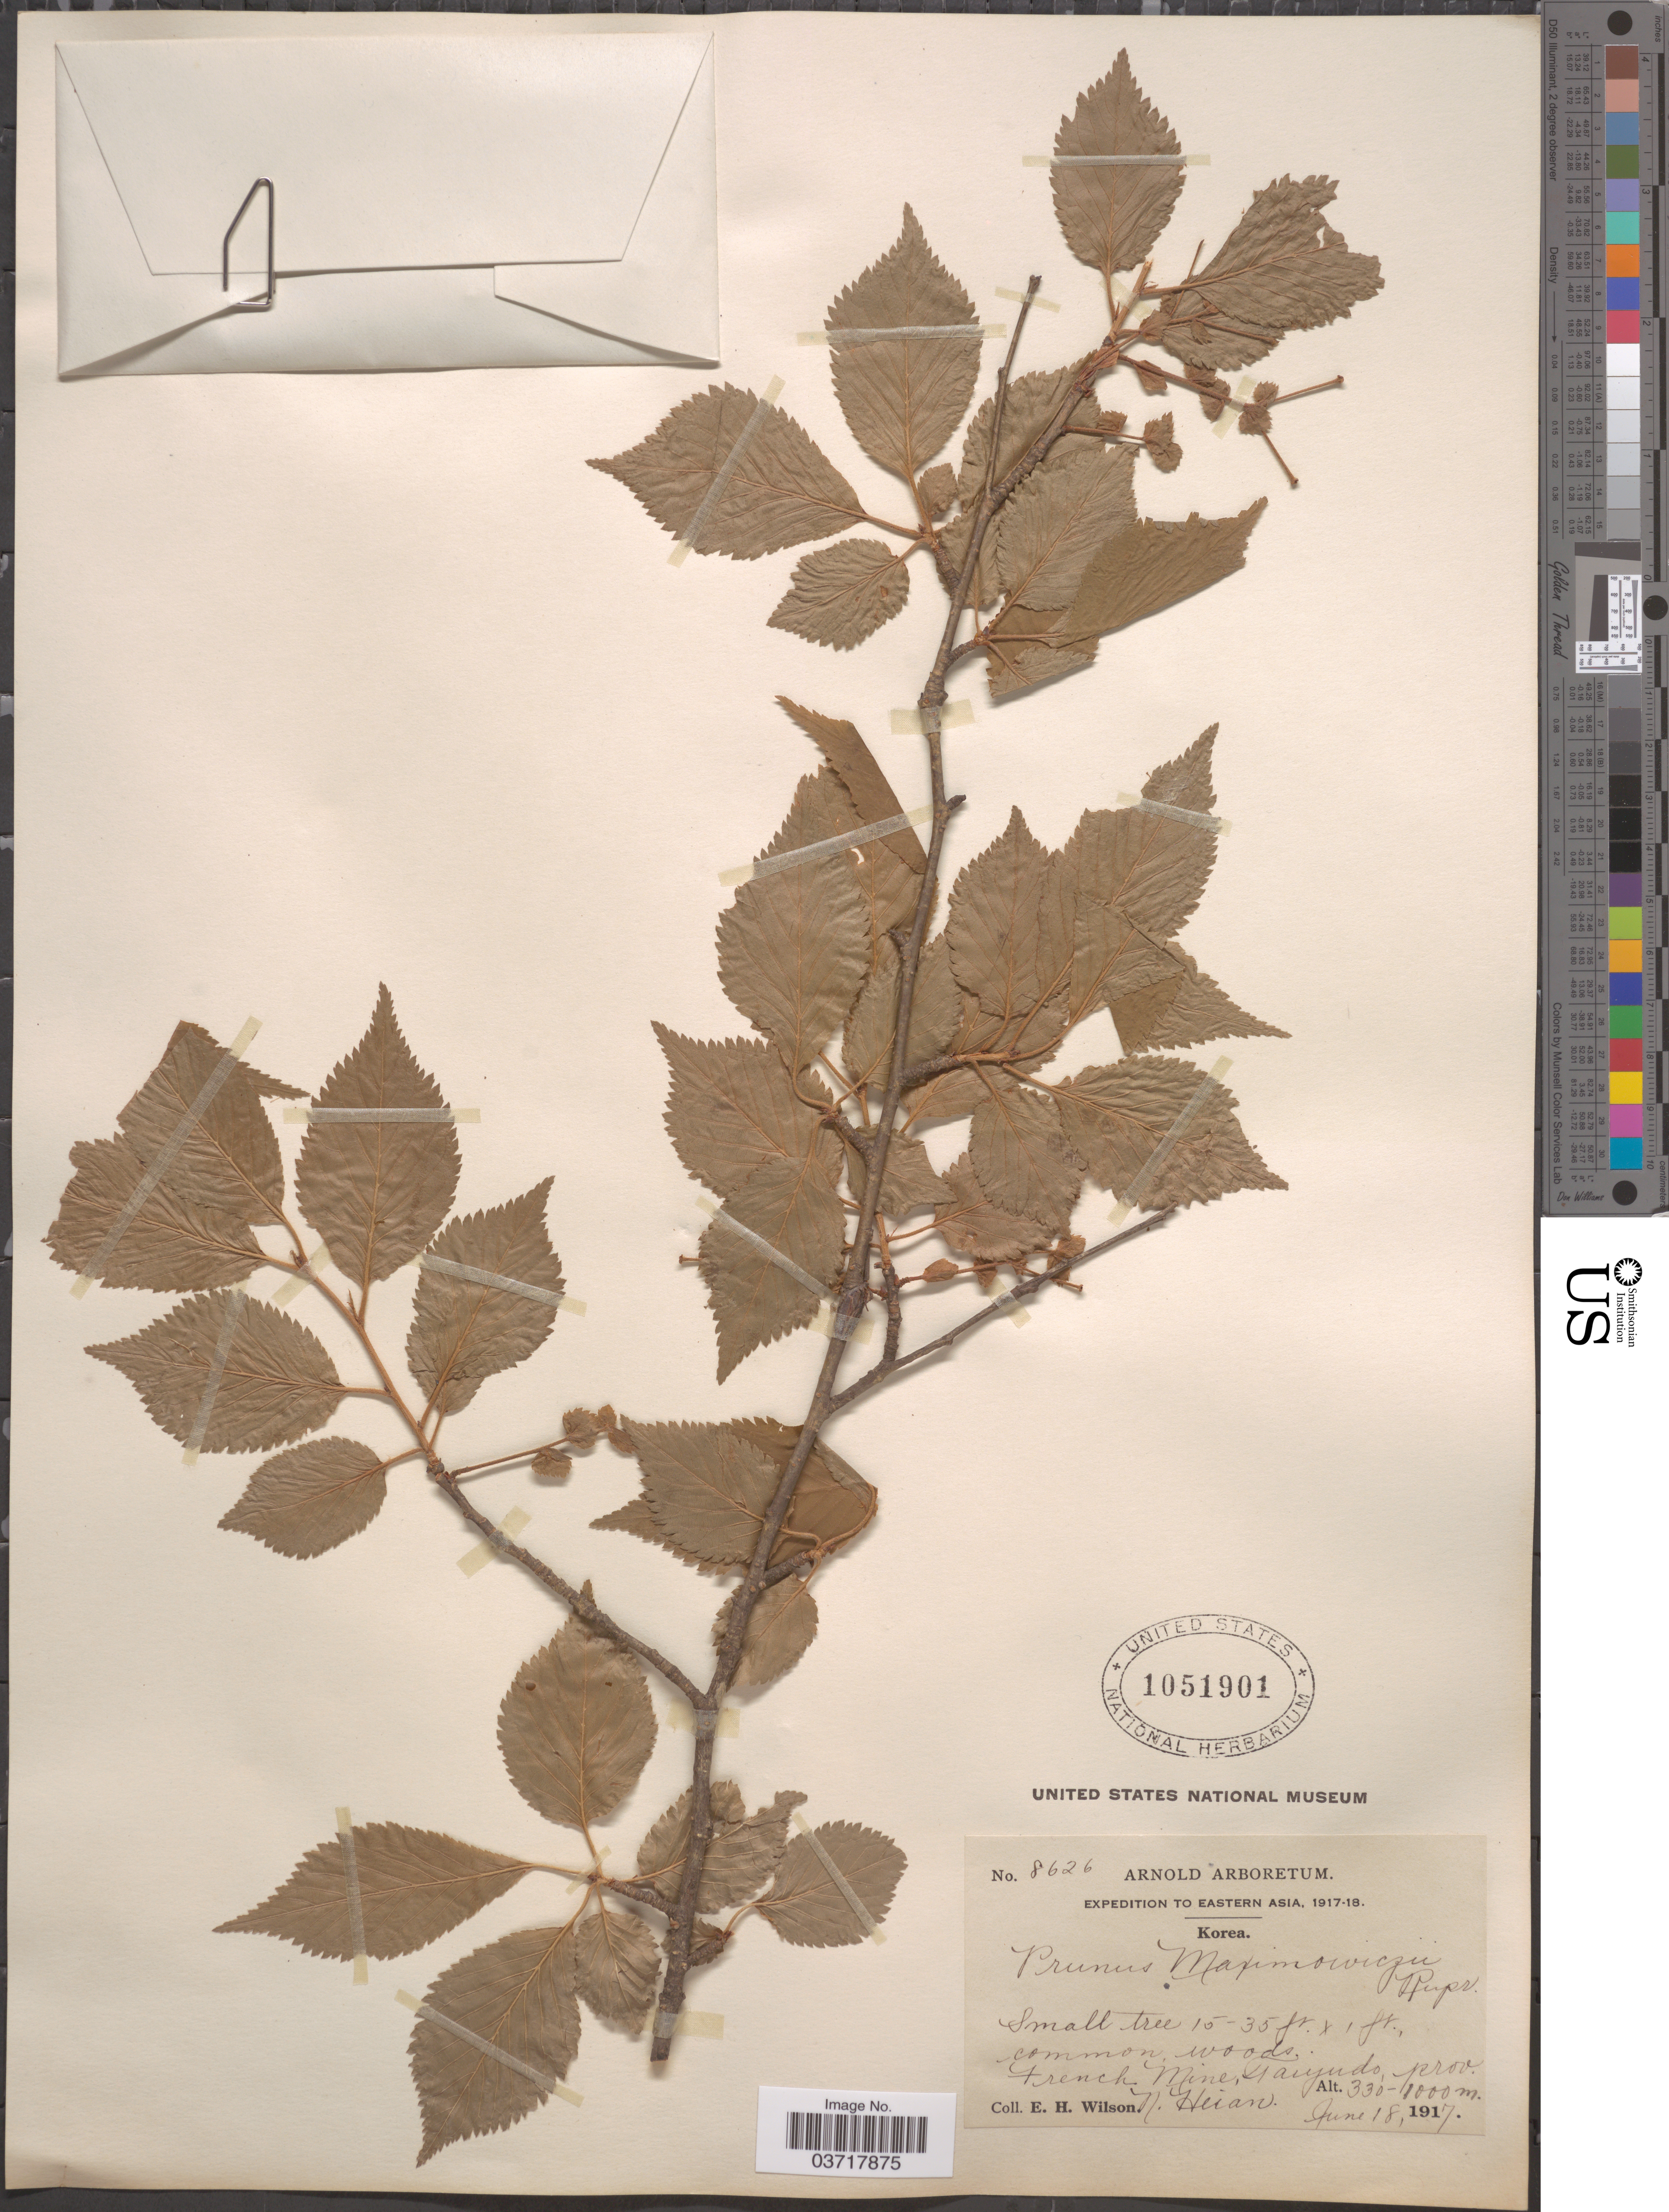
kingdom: Plantae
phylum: Tracheophyta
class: Magnoliopsida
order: Rosales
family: Rosaceae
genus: Prunus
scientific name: Prunus maximowiczii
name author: Rupr.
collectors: E. Wilson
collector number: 8626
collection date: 1917-06-18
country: North Korea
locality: French Mine, Taijudo, prov. N. Heian.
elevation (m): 330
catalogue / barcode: US 1051901